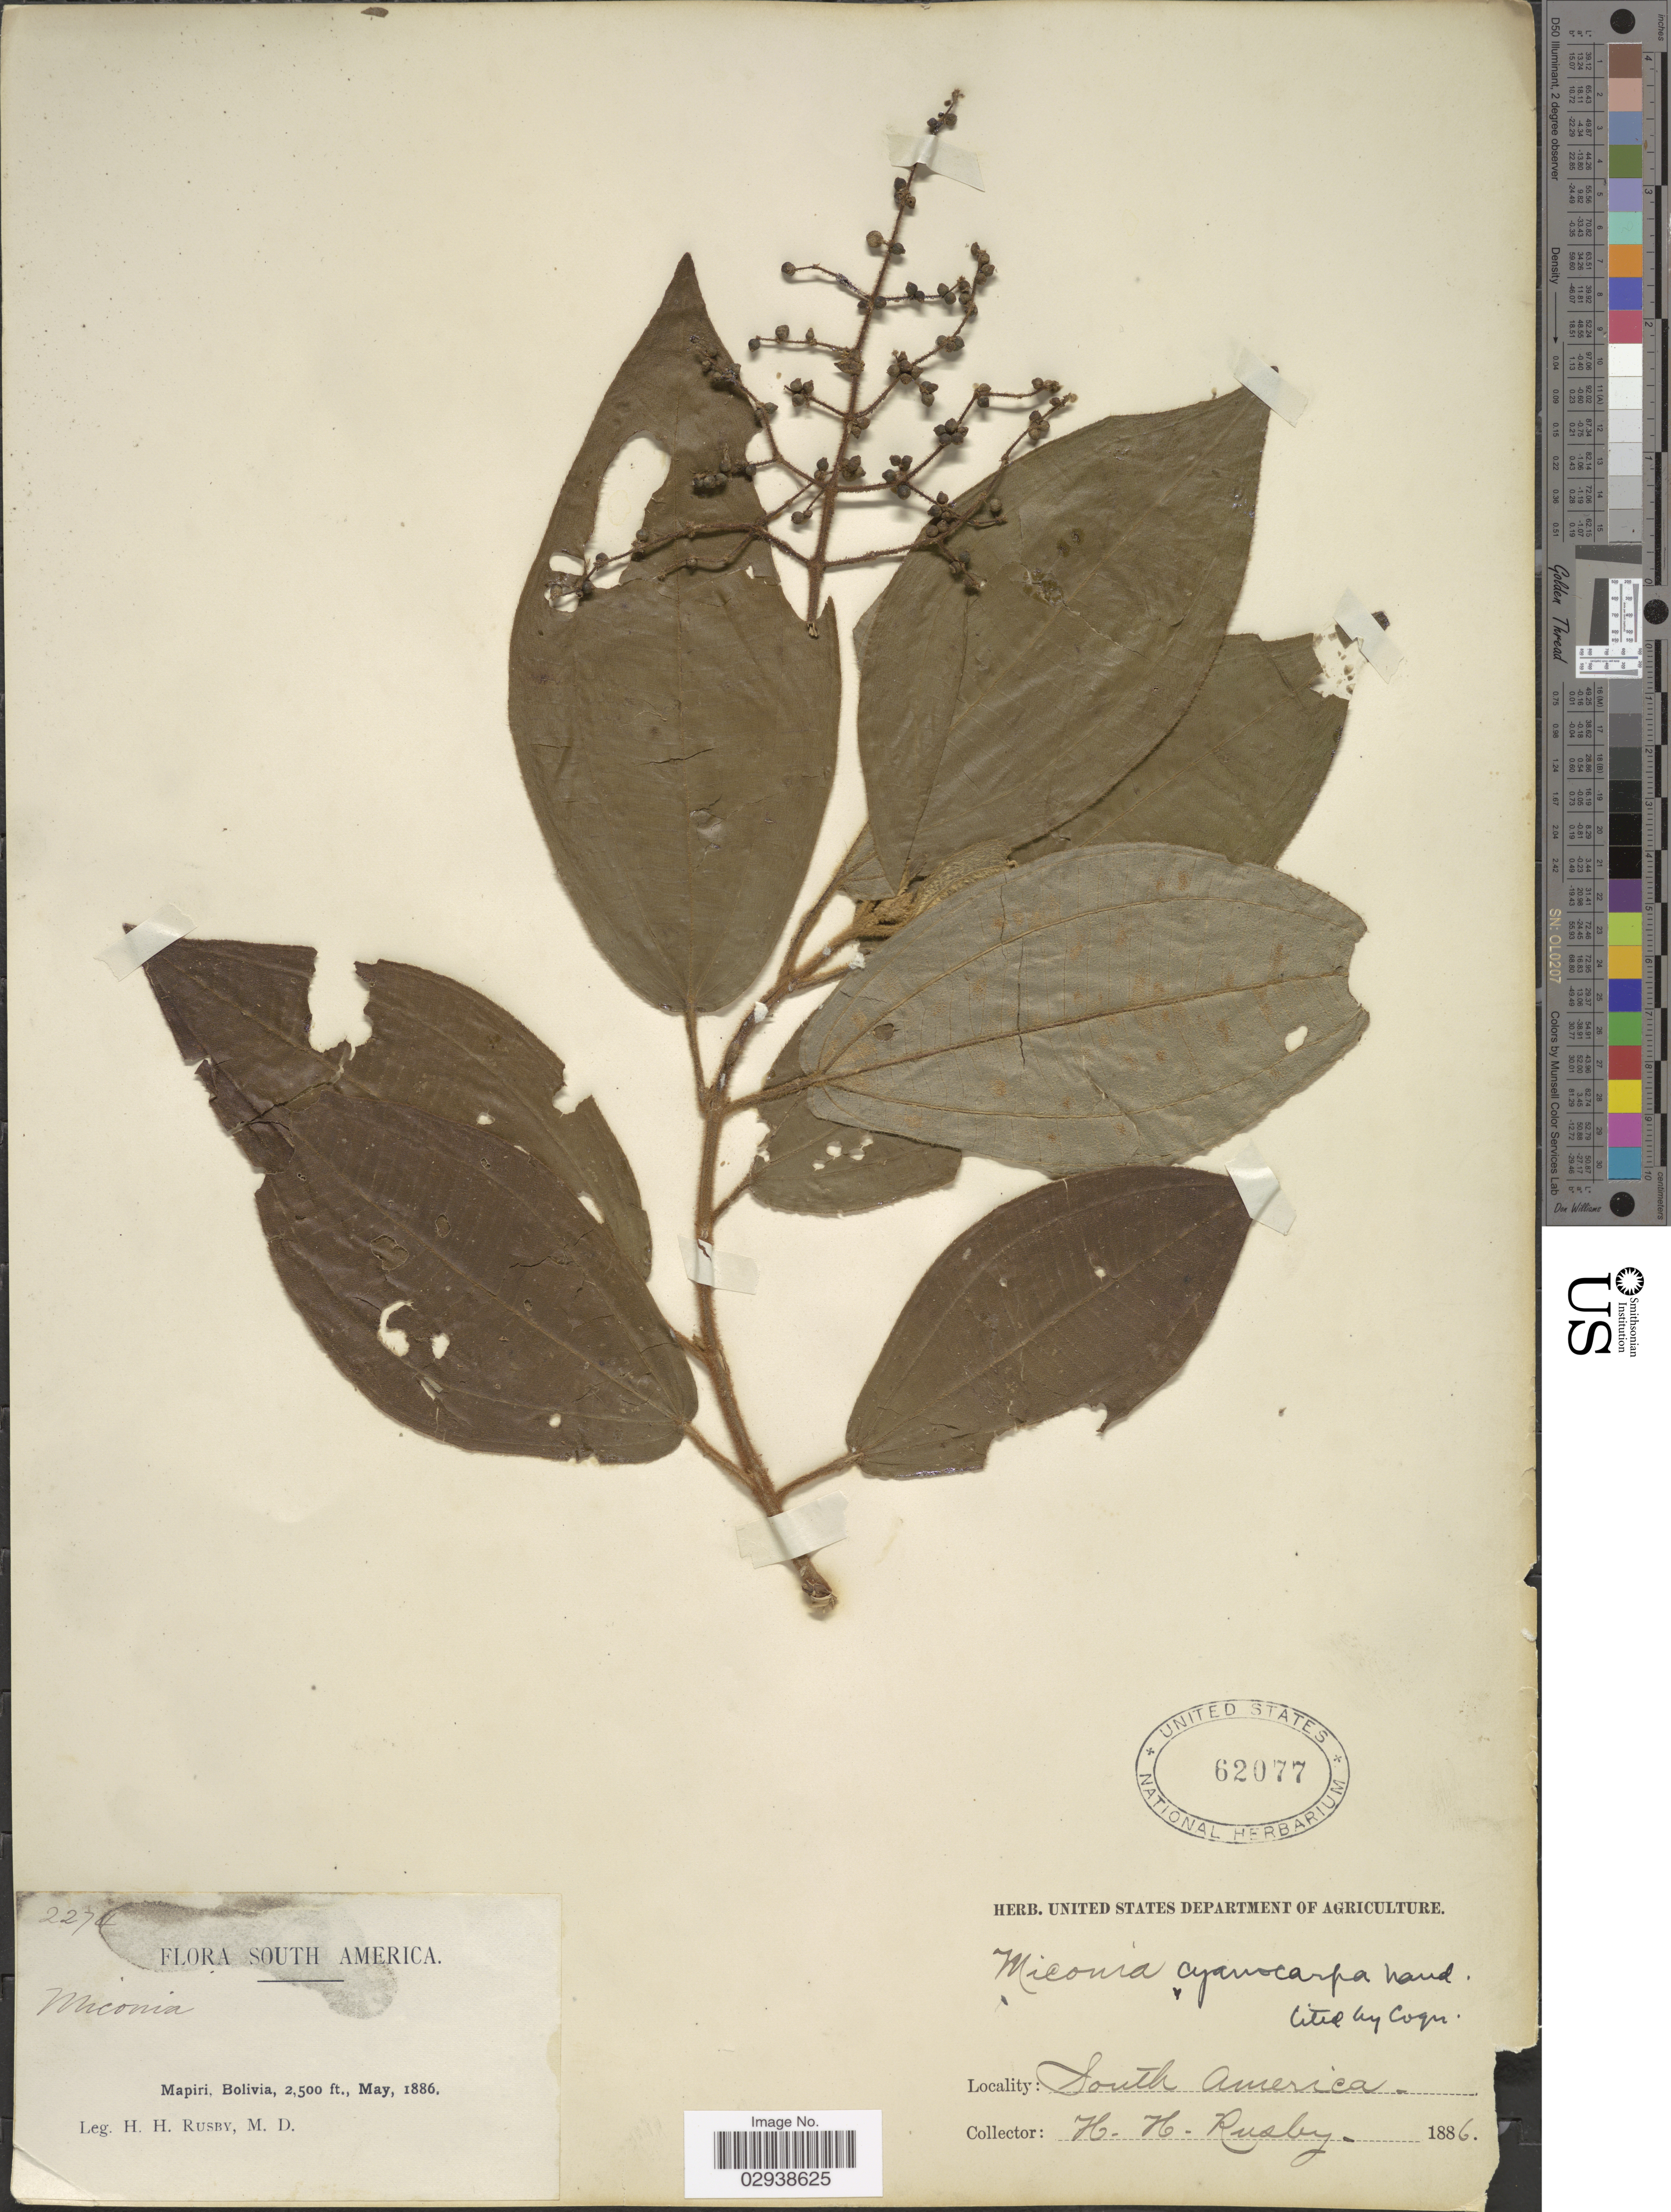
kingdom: Plantae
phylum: Tracheophyta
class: Magnoliopsida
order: Myrtales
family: Melastomataceae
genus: Miconia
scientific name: Miconia cyanocarpa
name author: Naudin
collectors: H. H. Rusby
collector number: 2274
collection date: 1886-05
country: Bolivia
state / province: La Páz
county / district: Larecaja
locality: Mapiri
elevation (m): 762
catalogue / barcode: US 62077